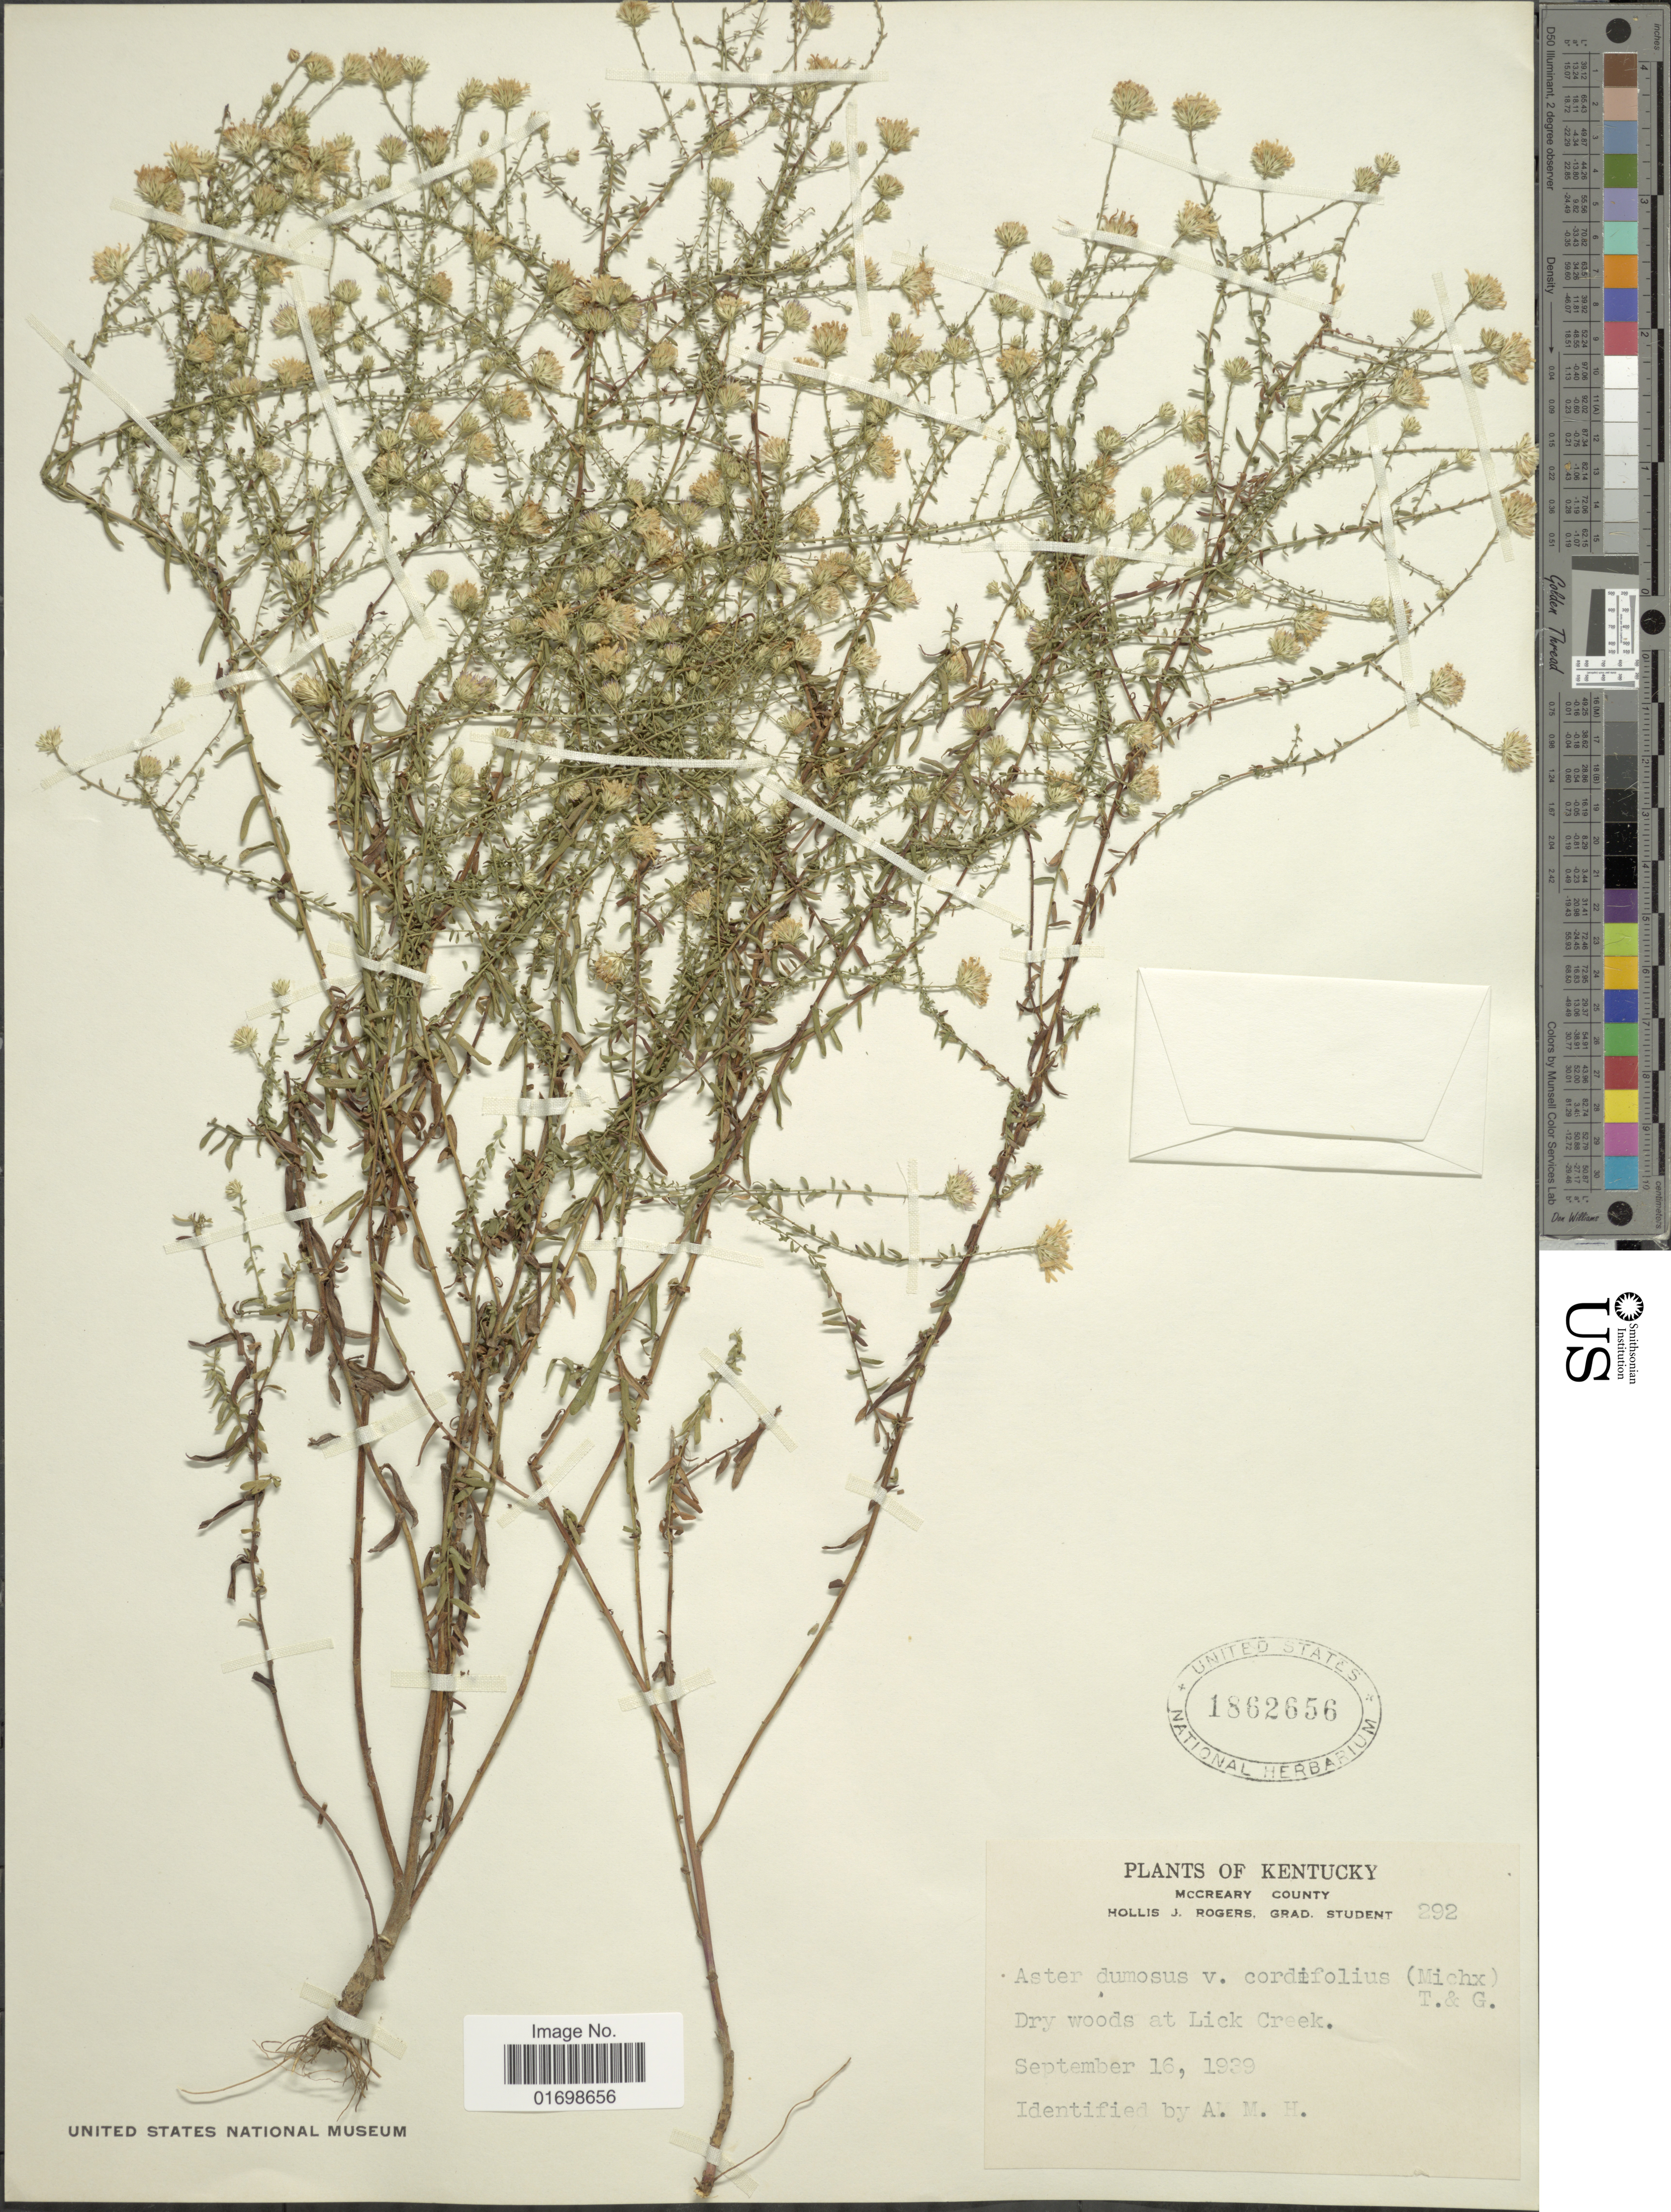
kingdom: Plantae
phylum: Tracheophyta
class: Magnoliopsida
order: Asterales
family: Asteraceae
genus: Symphyotrichum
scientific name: Symphyotrichum dumosum var. coridifolium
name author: (Michx.) Semple et al.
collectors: H. J. Rogers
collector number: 292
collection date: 1939-09-16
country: United States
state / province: Kentucky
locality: Dry woods at Lick Creek.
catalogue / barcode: US 1862656